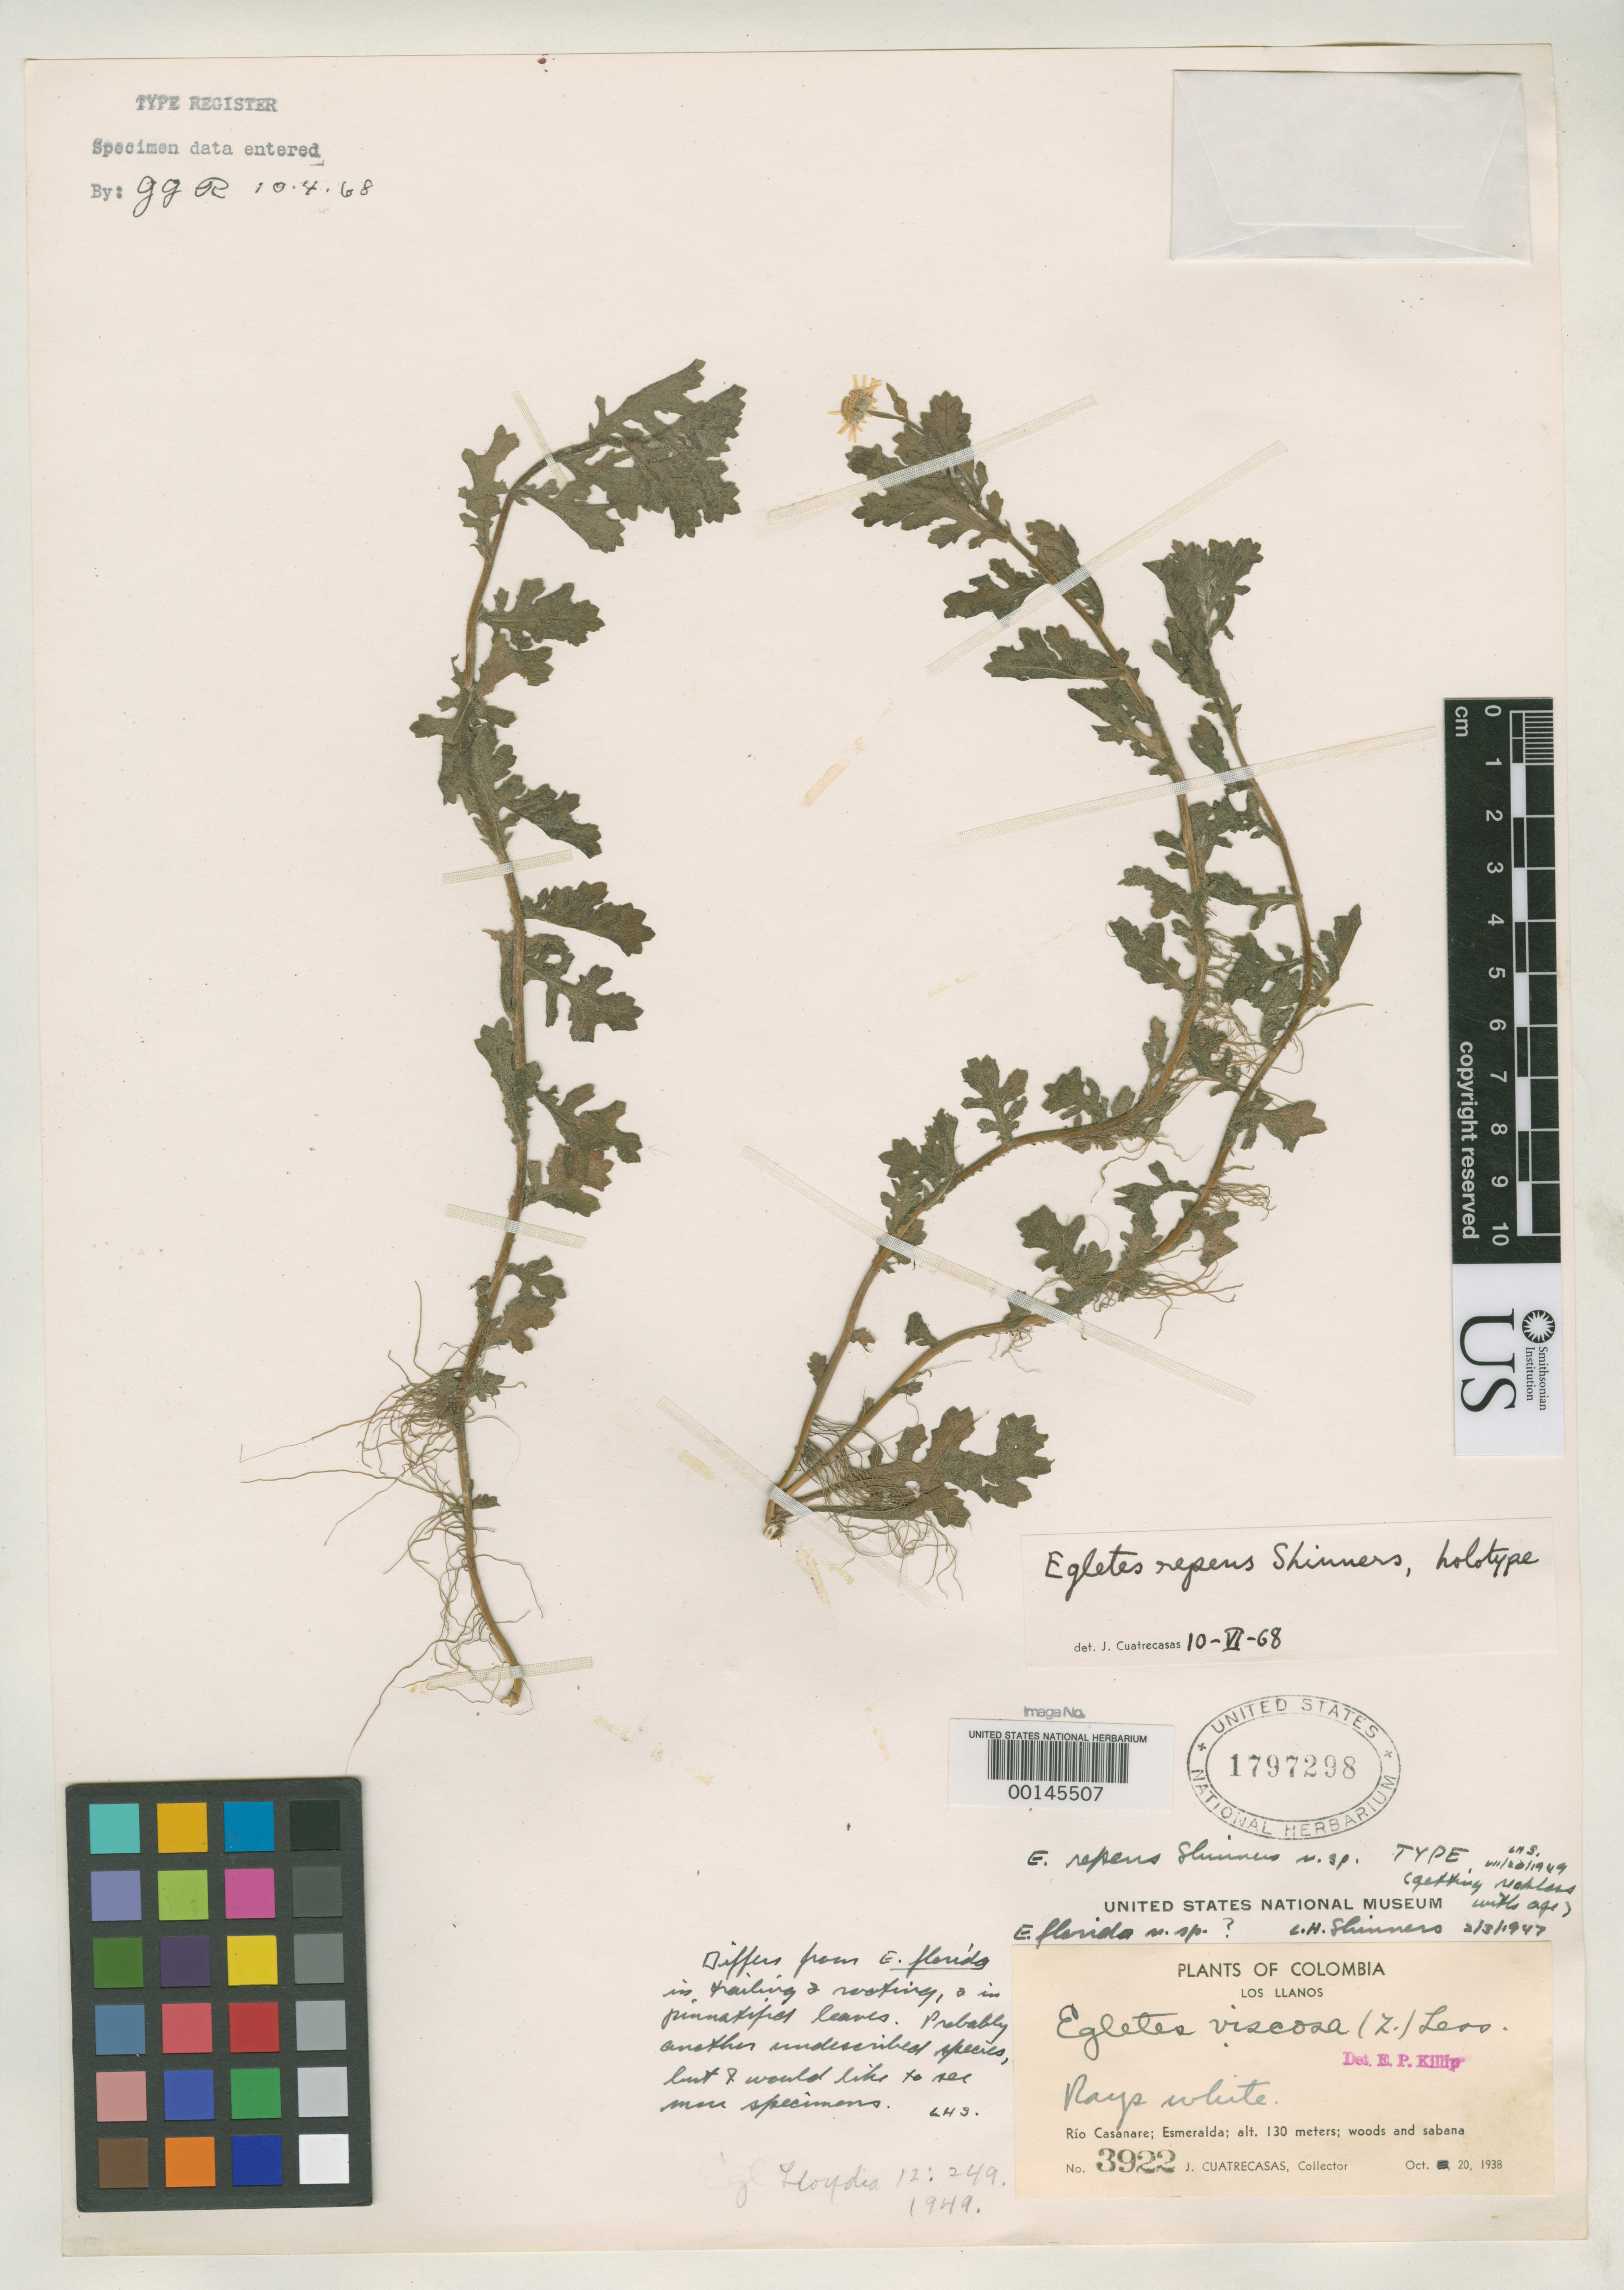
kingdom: Plantae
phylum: Tracheophyta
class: Magnoliopsida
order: Asterales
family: Asteraceae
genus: Egletes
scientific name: Egletes repens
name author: Shinners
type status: Holotype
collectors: J. Cuatrecasas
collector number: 3922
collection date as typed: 20 Oct 1938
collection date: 1938-10-20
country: Colombia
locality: Los Llanos, Esmeralda.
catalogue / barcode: US 1797298